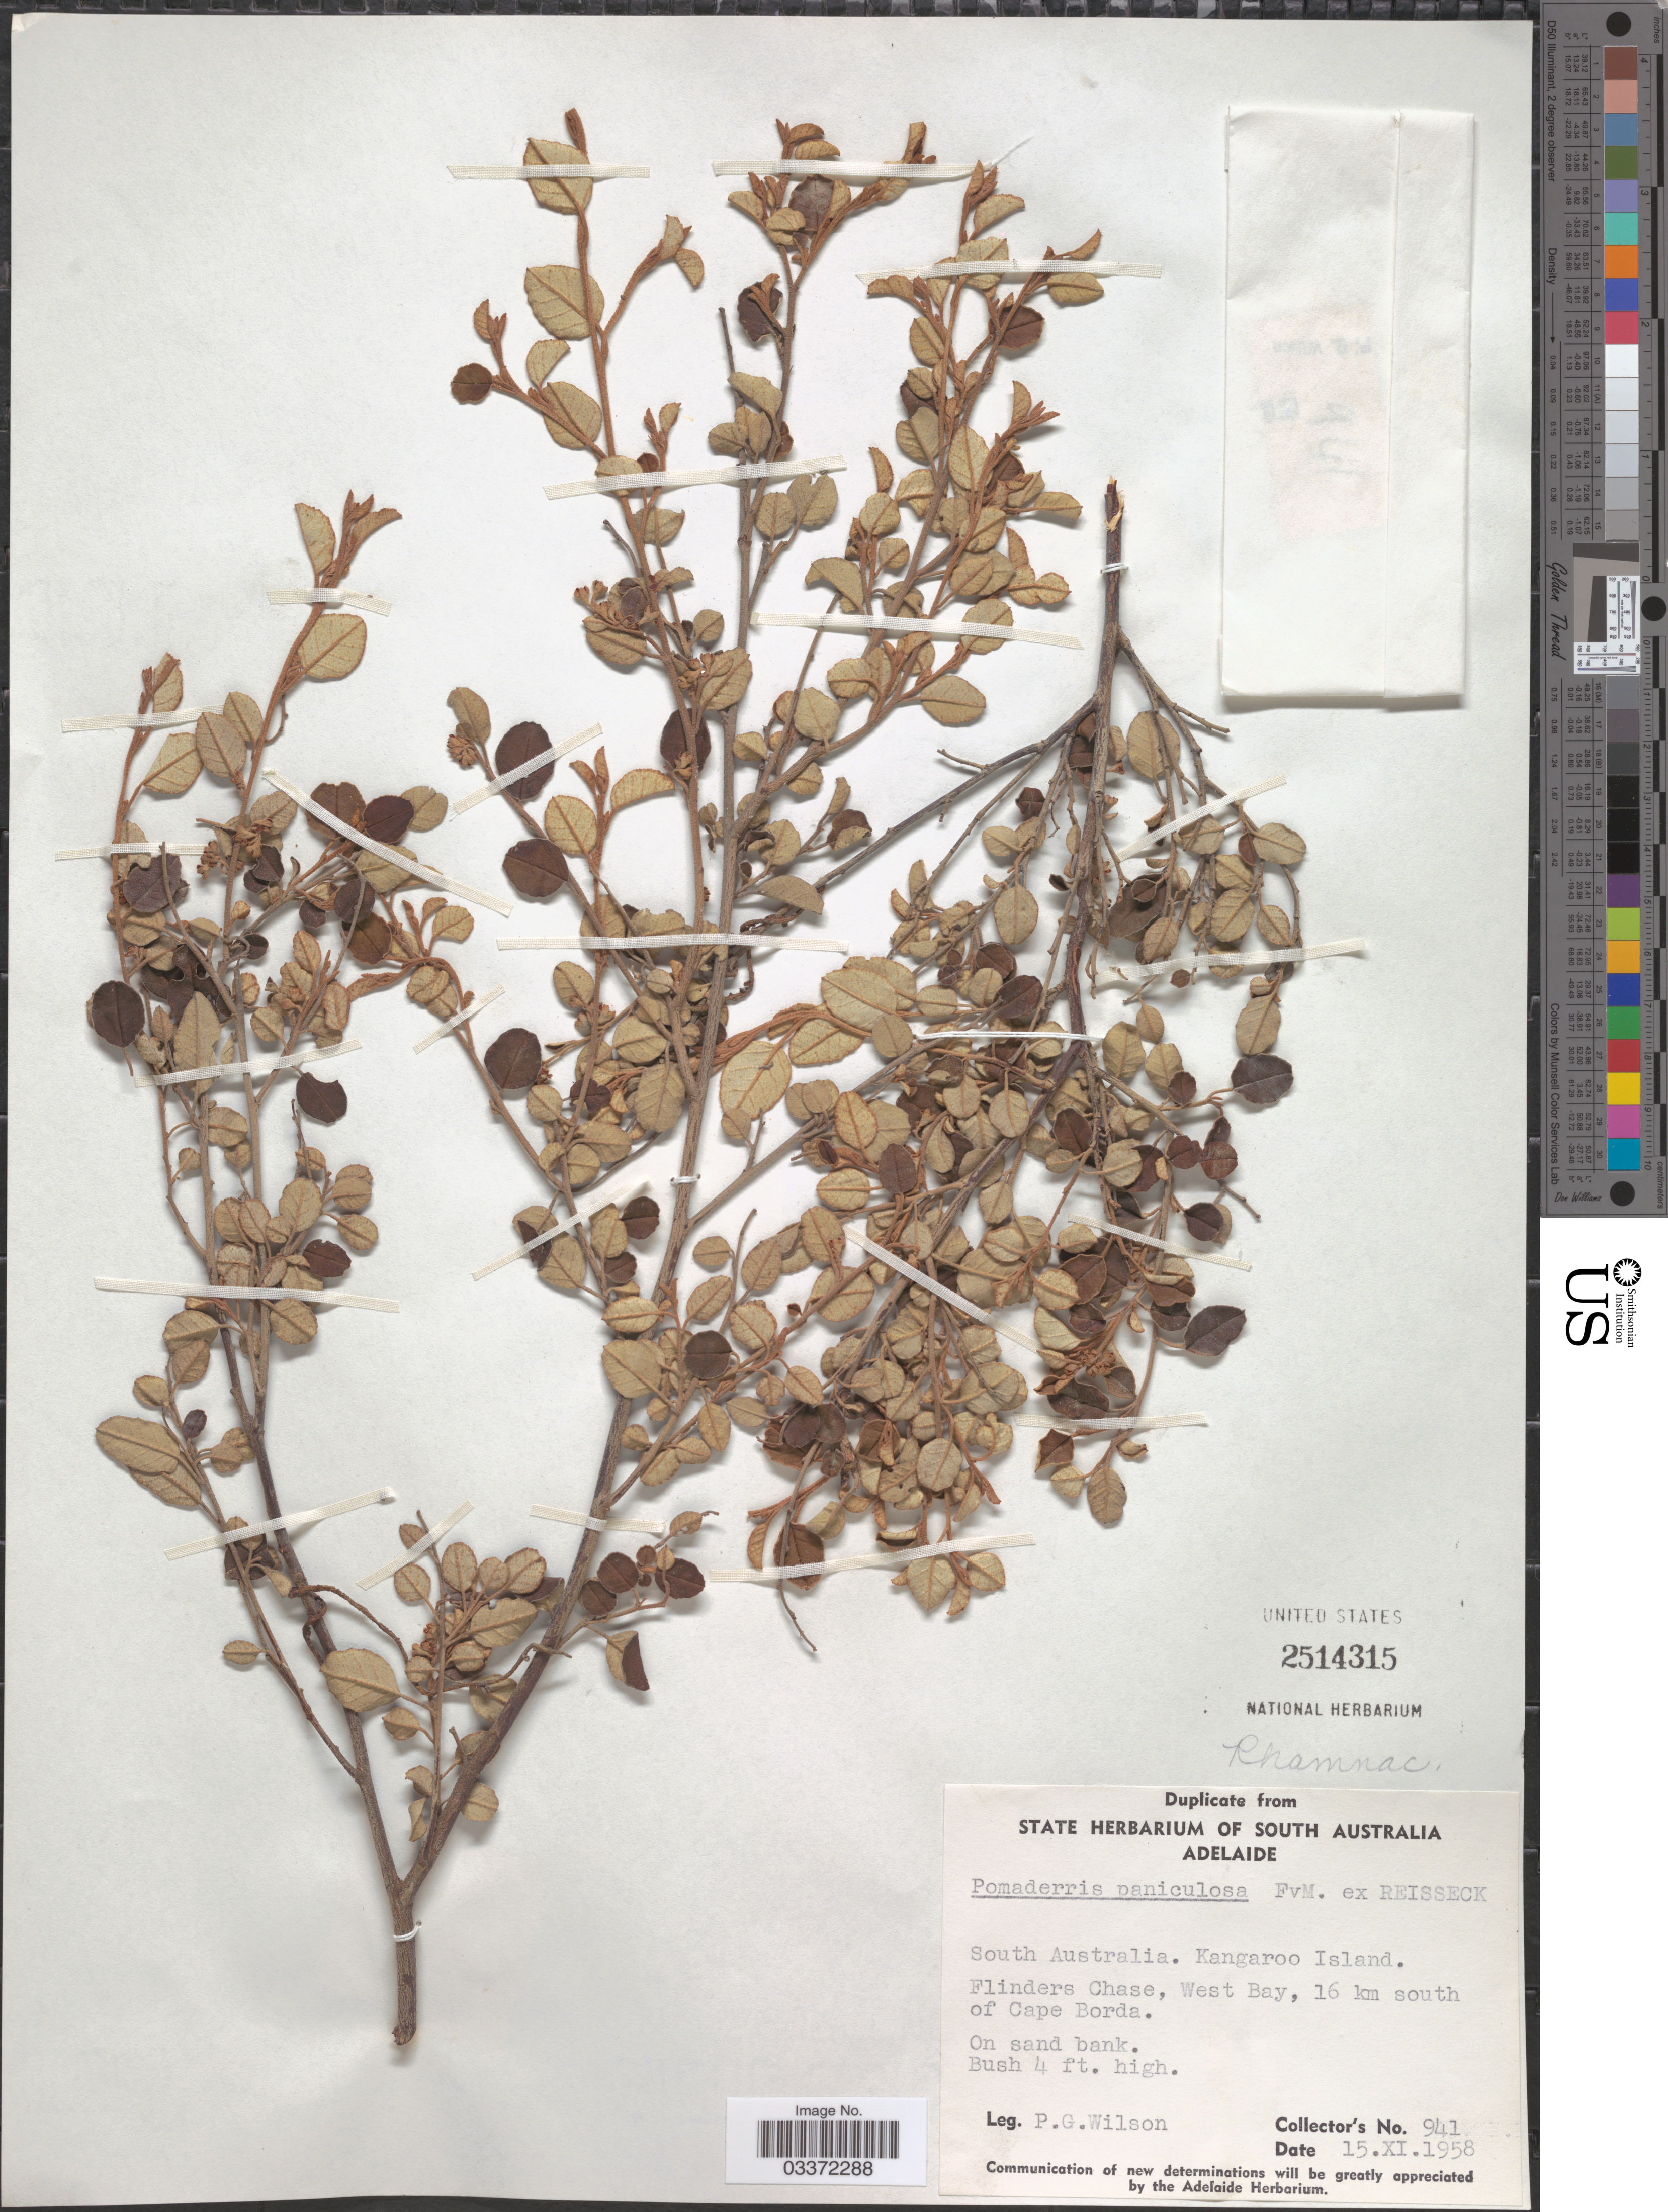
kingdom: Plantae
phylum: Tracheophyta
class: Magnoliopsida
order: Rosales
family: Rhamnaceae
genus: Pomaderris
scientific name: Pomaderris paniculosa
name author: F. Muell. ex Reissek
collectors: P. G. Wilson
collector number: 941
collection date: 1958-11-15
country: Australia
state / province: South Australia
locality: Kangaroo Island. Flinders Chase, West Bay, 16 km south of Cape Borda.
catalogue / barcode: US 2514315